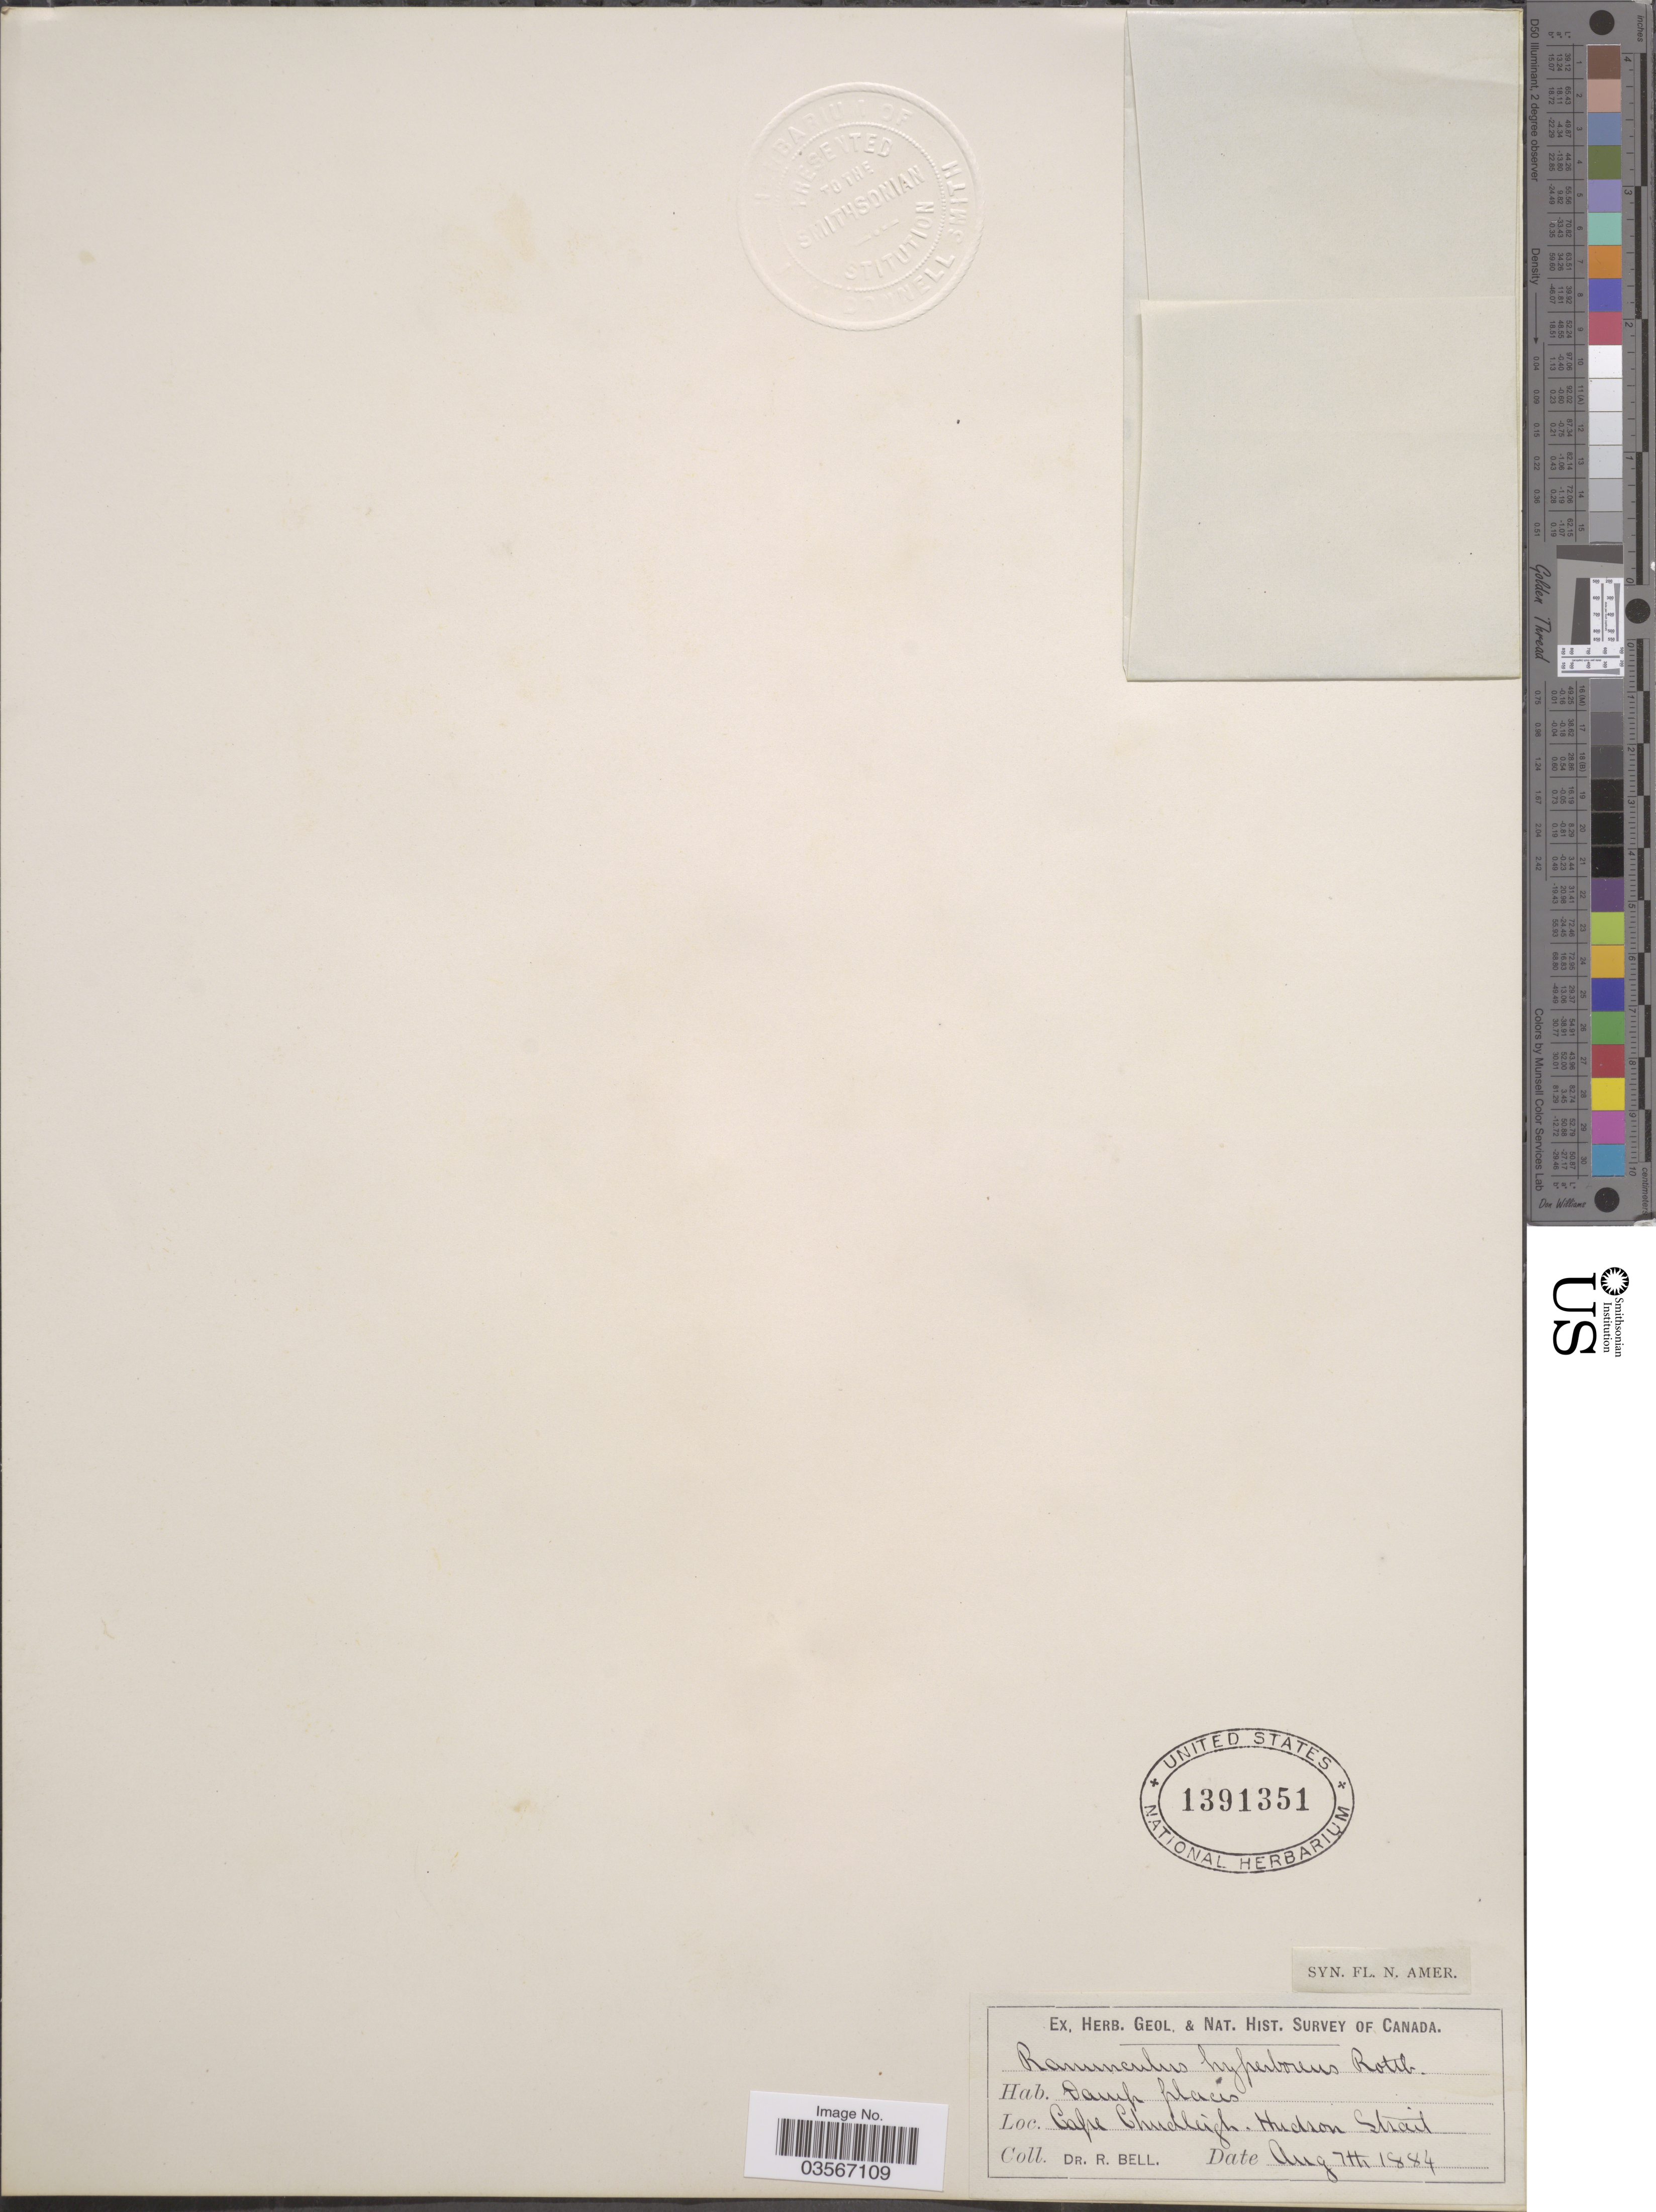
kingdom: Plantae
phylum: Tracheophyta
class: Magnoliopsida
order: Ranunculales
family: Ranunculaceae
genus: Ranunculus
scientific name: Ranunculus hyperboreus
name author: Rottb.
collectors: C. R. Bell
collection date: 1884-08-07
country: Canada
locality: Cape Chudleigh. Hudson Strait.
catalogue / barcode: US 1391351